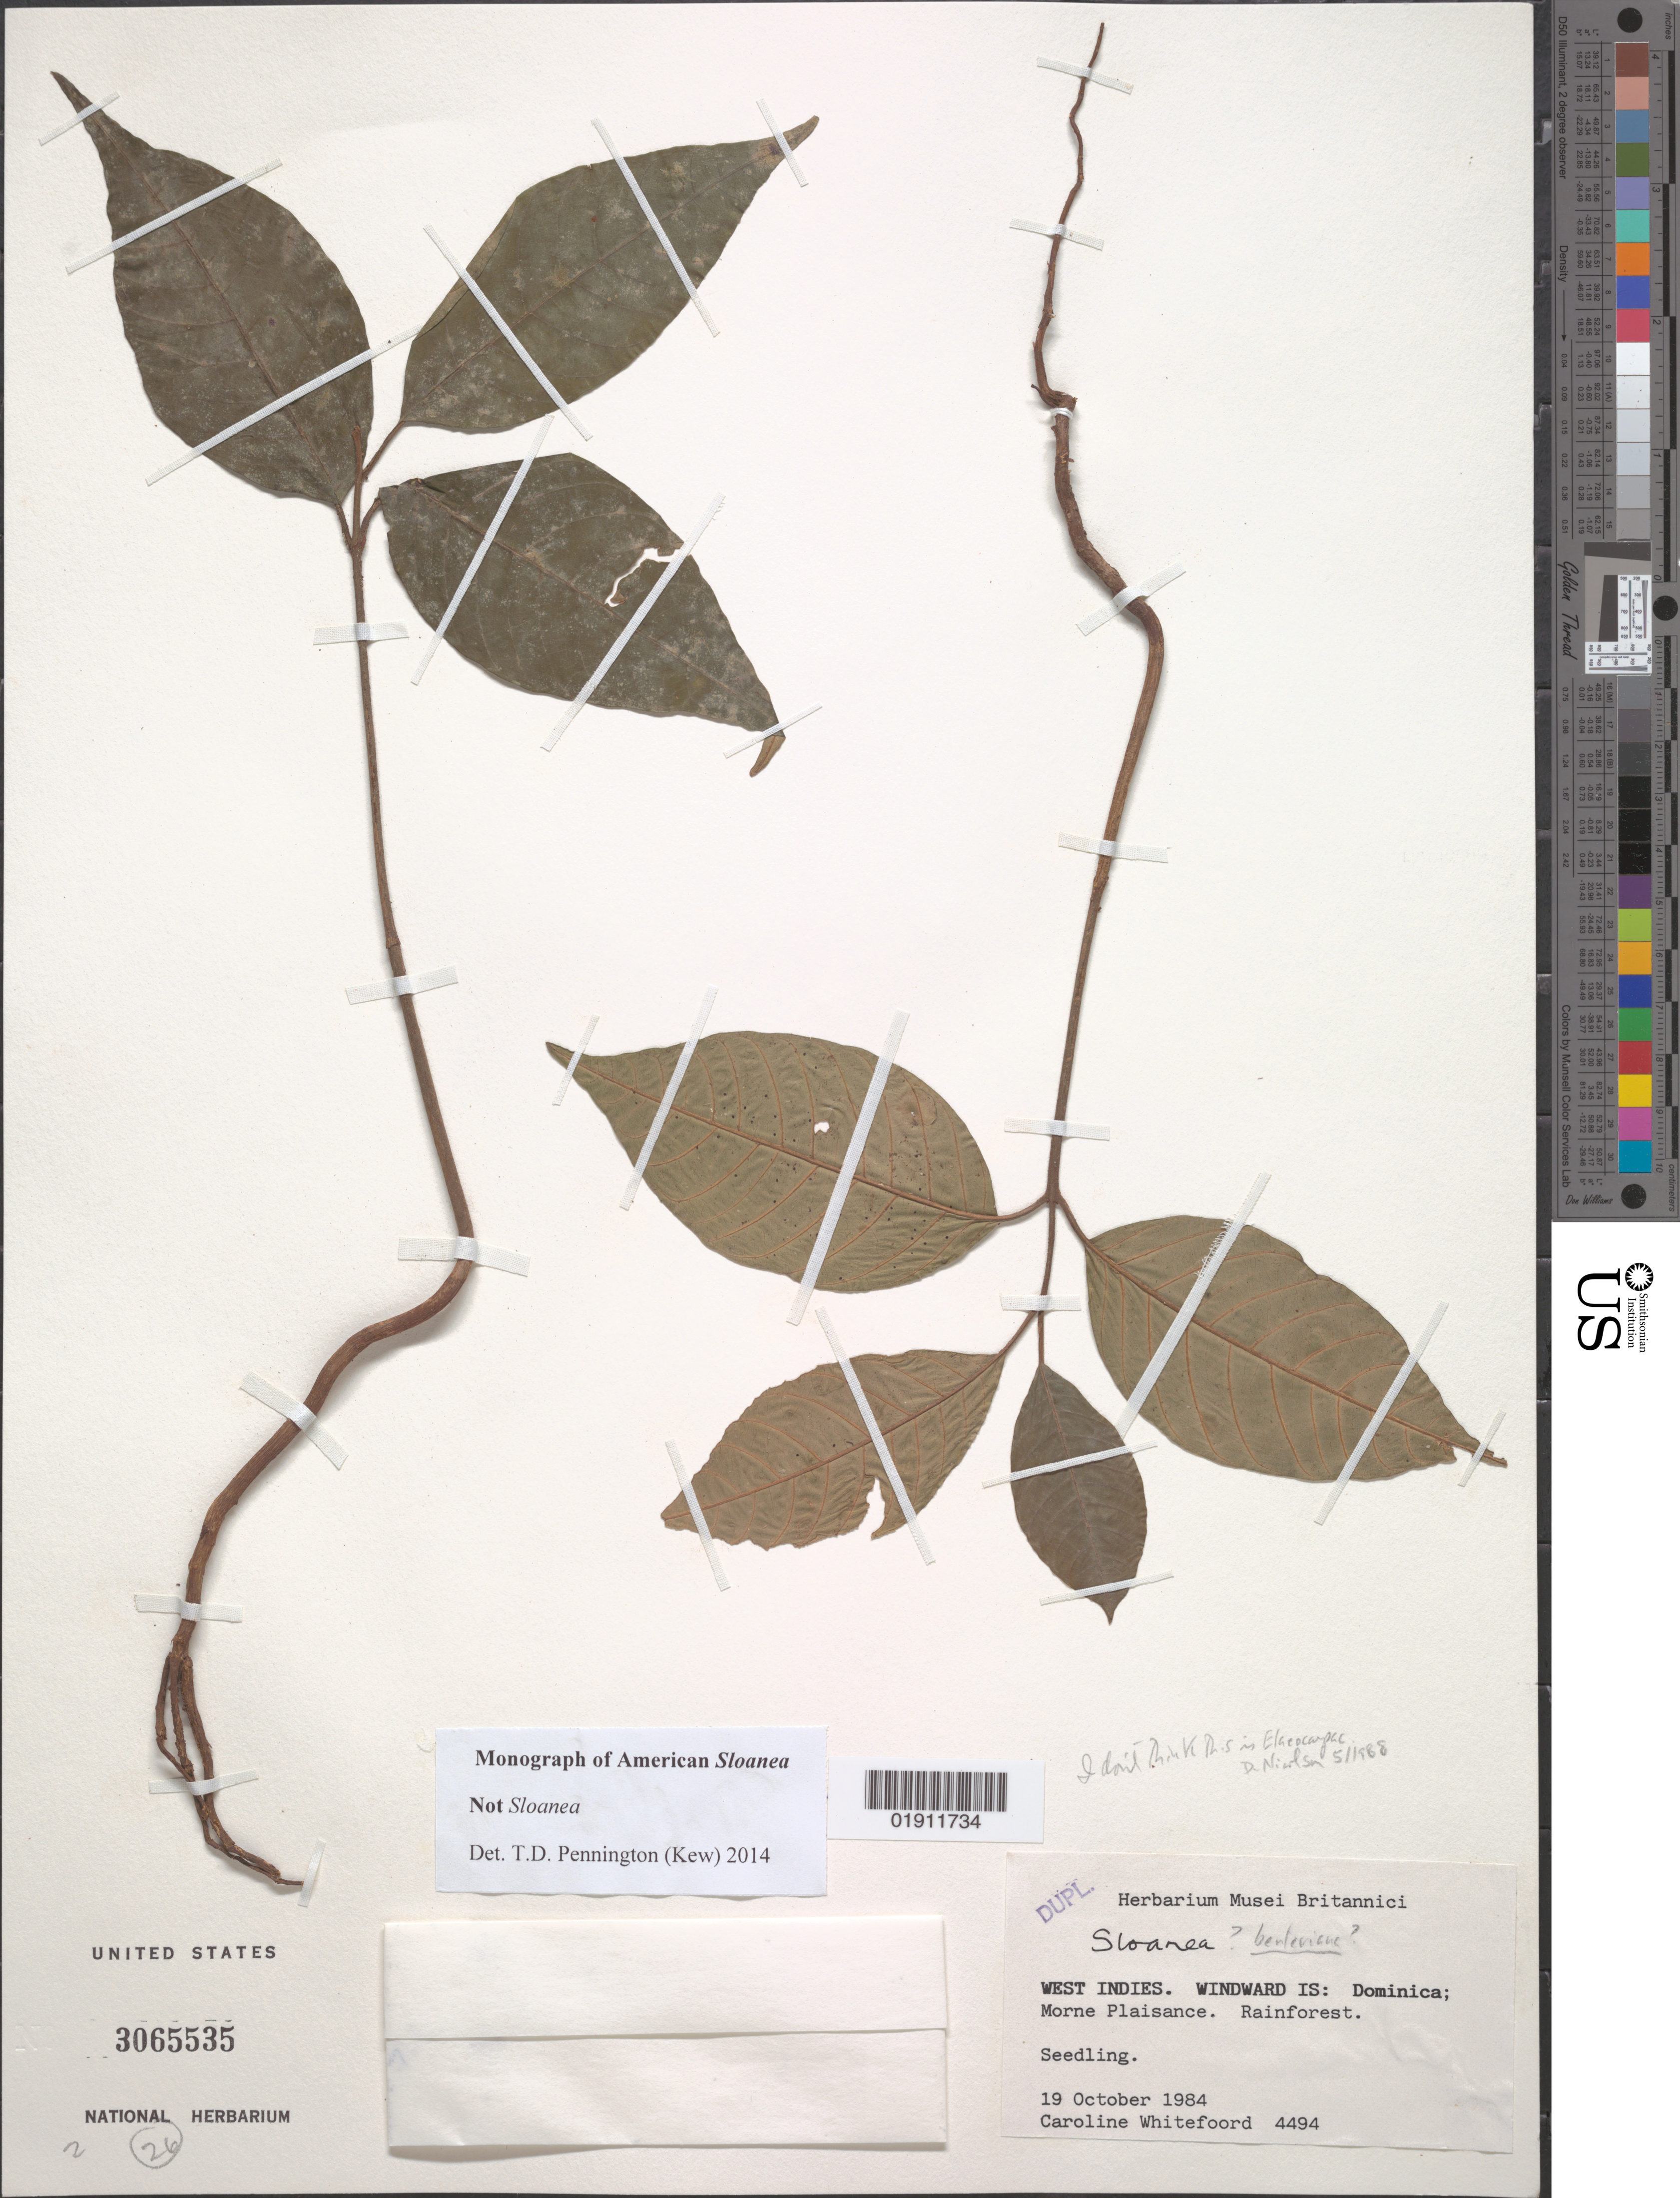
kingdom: Plantae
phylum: Tracheophyta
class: Magnoliopsida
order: Oxalidales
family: Elaeocarpaceae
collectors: C. Whitefoord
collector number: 4494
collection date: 1984-10-19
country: Dominica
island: Dominica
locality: Morne Plaisance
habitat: Rainforest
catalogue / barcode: US 3065535